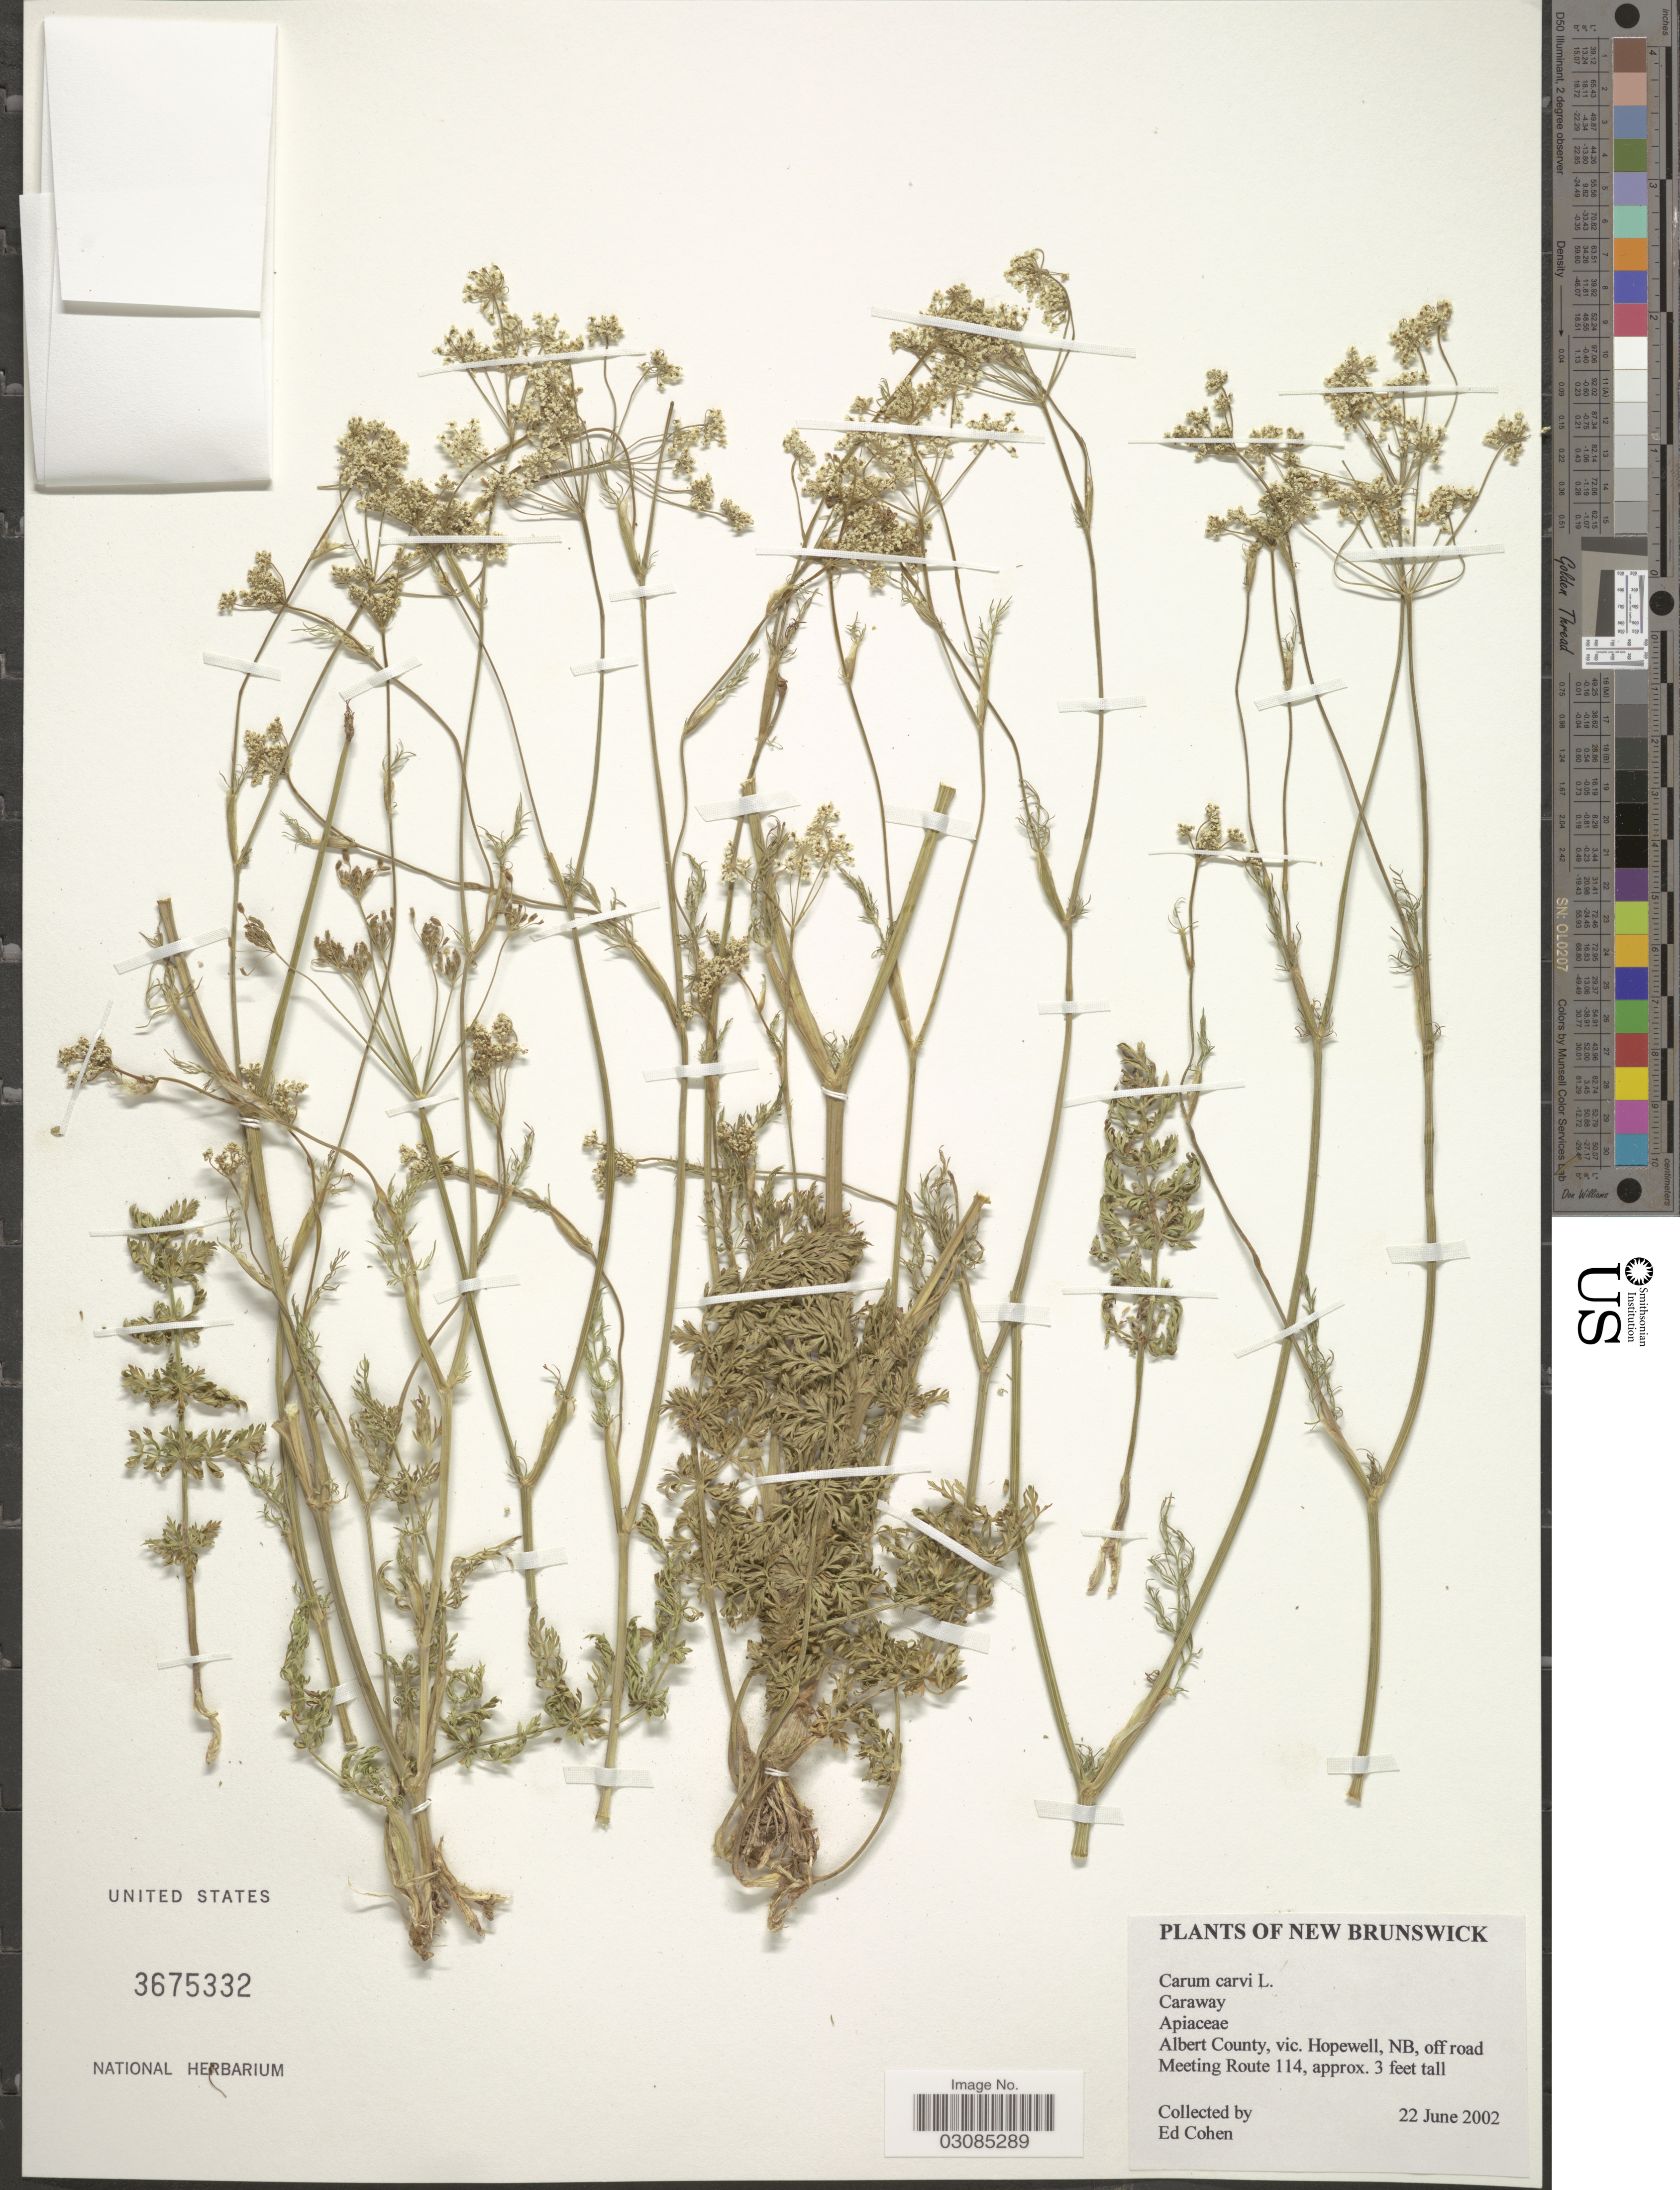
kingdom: Plantae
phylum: Tracheophyta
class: Magnoliopsida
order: Apiales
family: Apiaceae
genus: Carum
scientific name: Carum carvi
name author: L.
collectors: E. Cohen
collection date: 2002-06-22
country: Canada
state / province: New Brunswick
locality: Albert County, vic. Hopewell, NB, off road Meeting Route 114.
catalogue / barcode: US 3675332